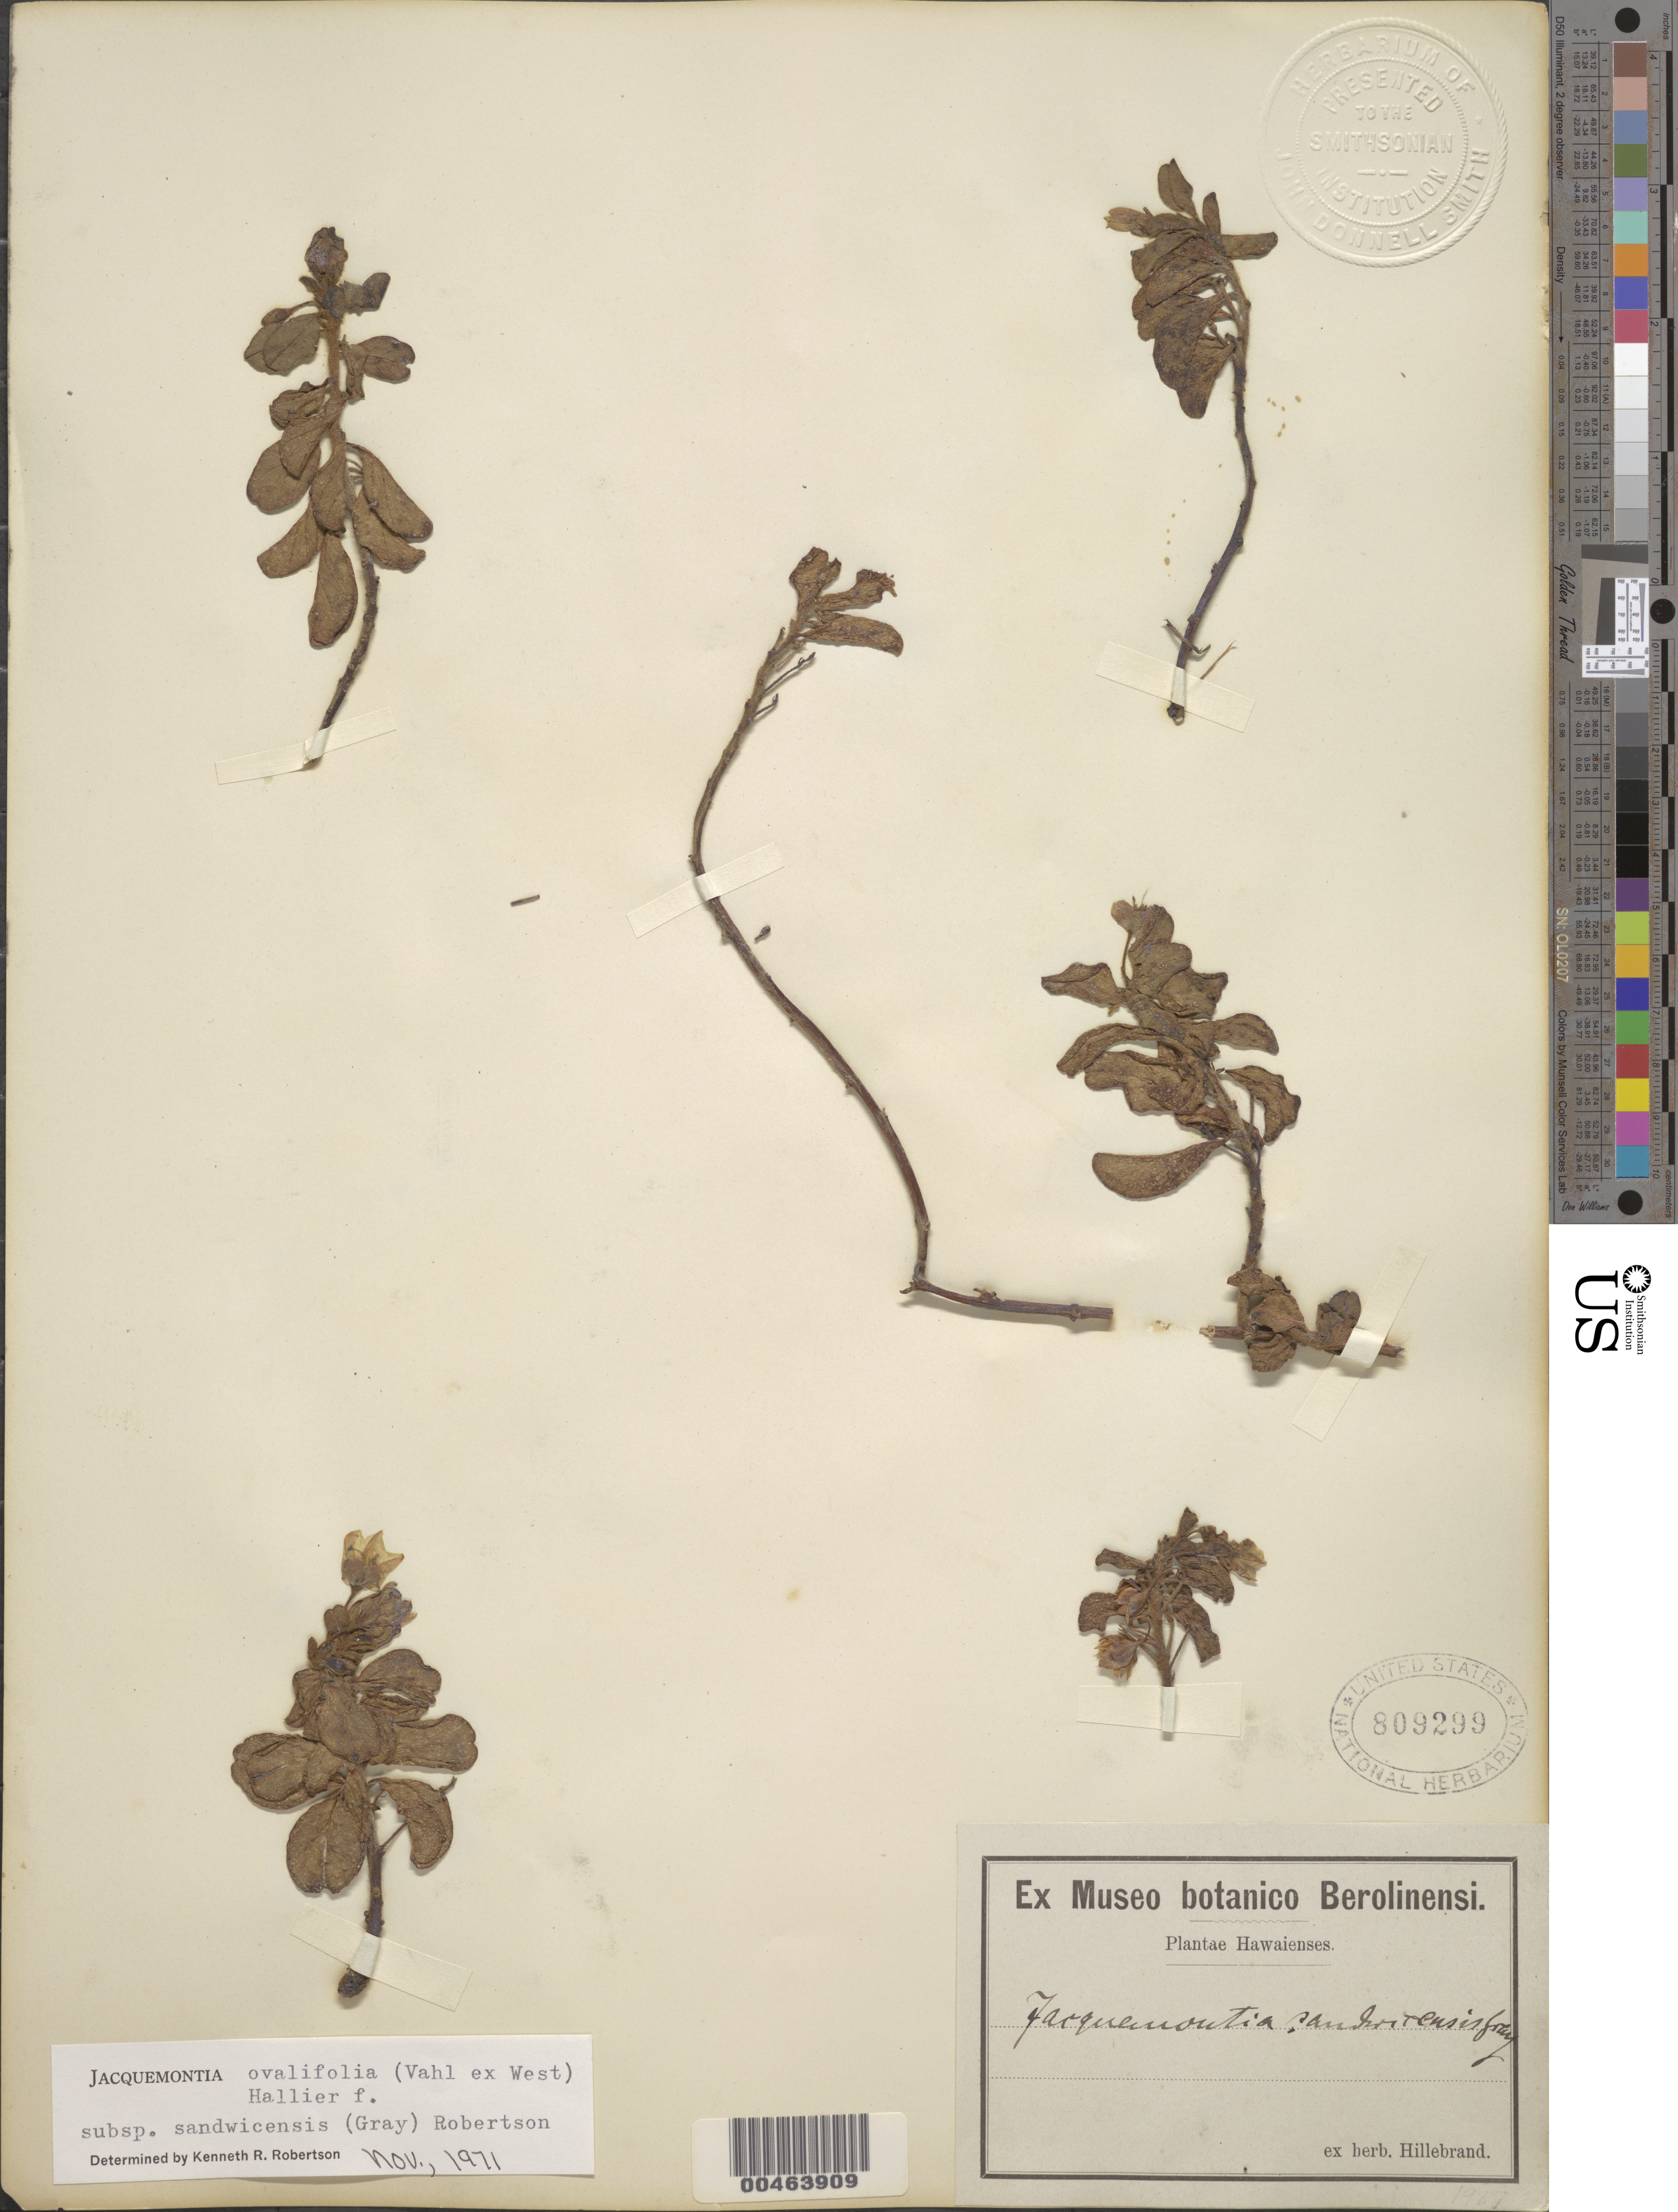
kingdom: Plantae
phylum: Tracheophyta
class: Magnoliopsida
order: Solanales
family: Convolvulaceae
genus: Jacquemontia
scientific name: Jacquemontia sandwicensis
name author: A. Gray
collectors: W. Hillebrand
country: United States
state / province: Hawaii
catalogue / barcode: US 809299